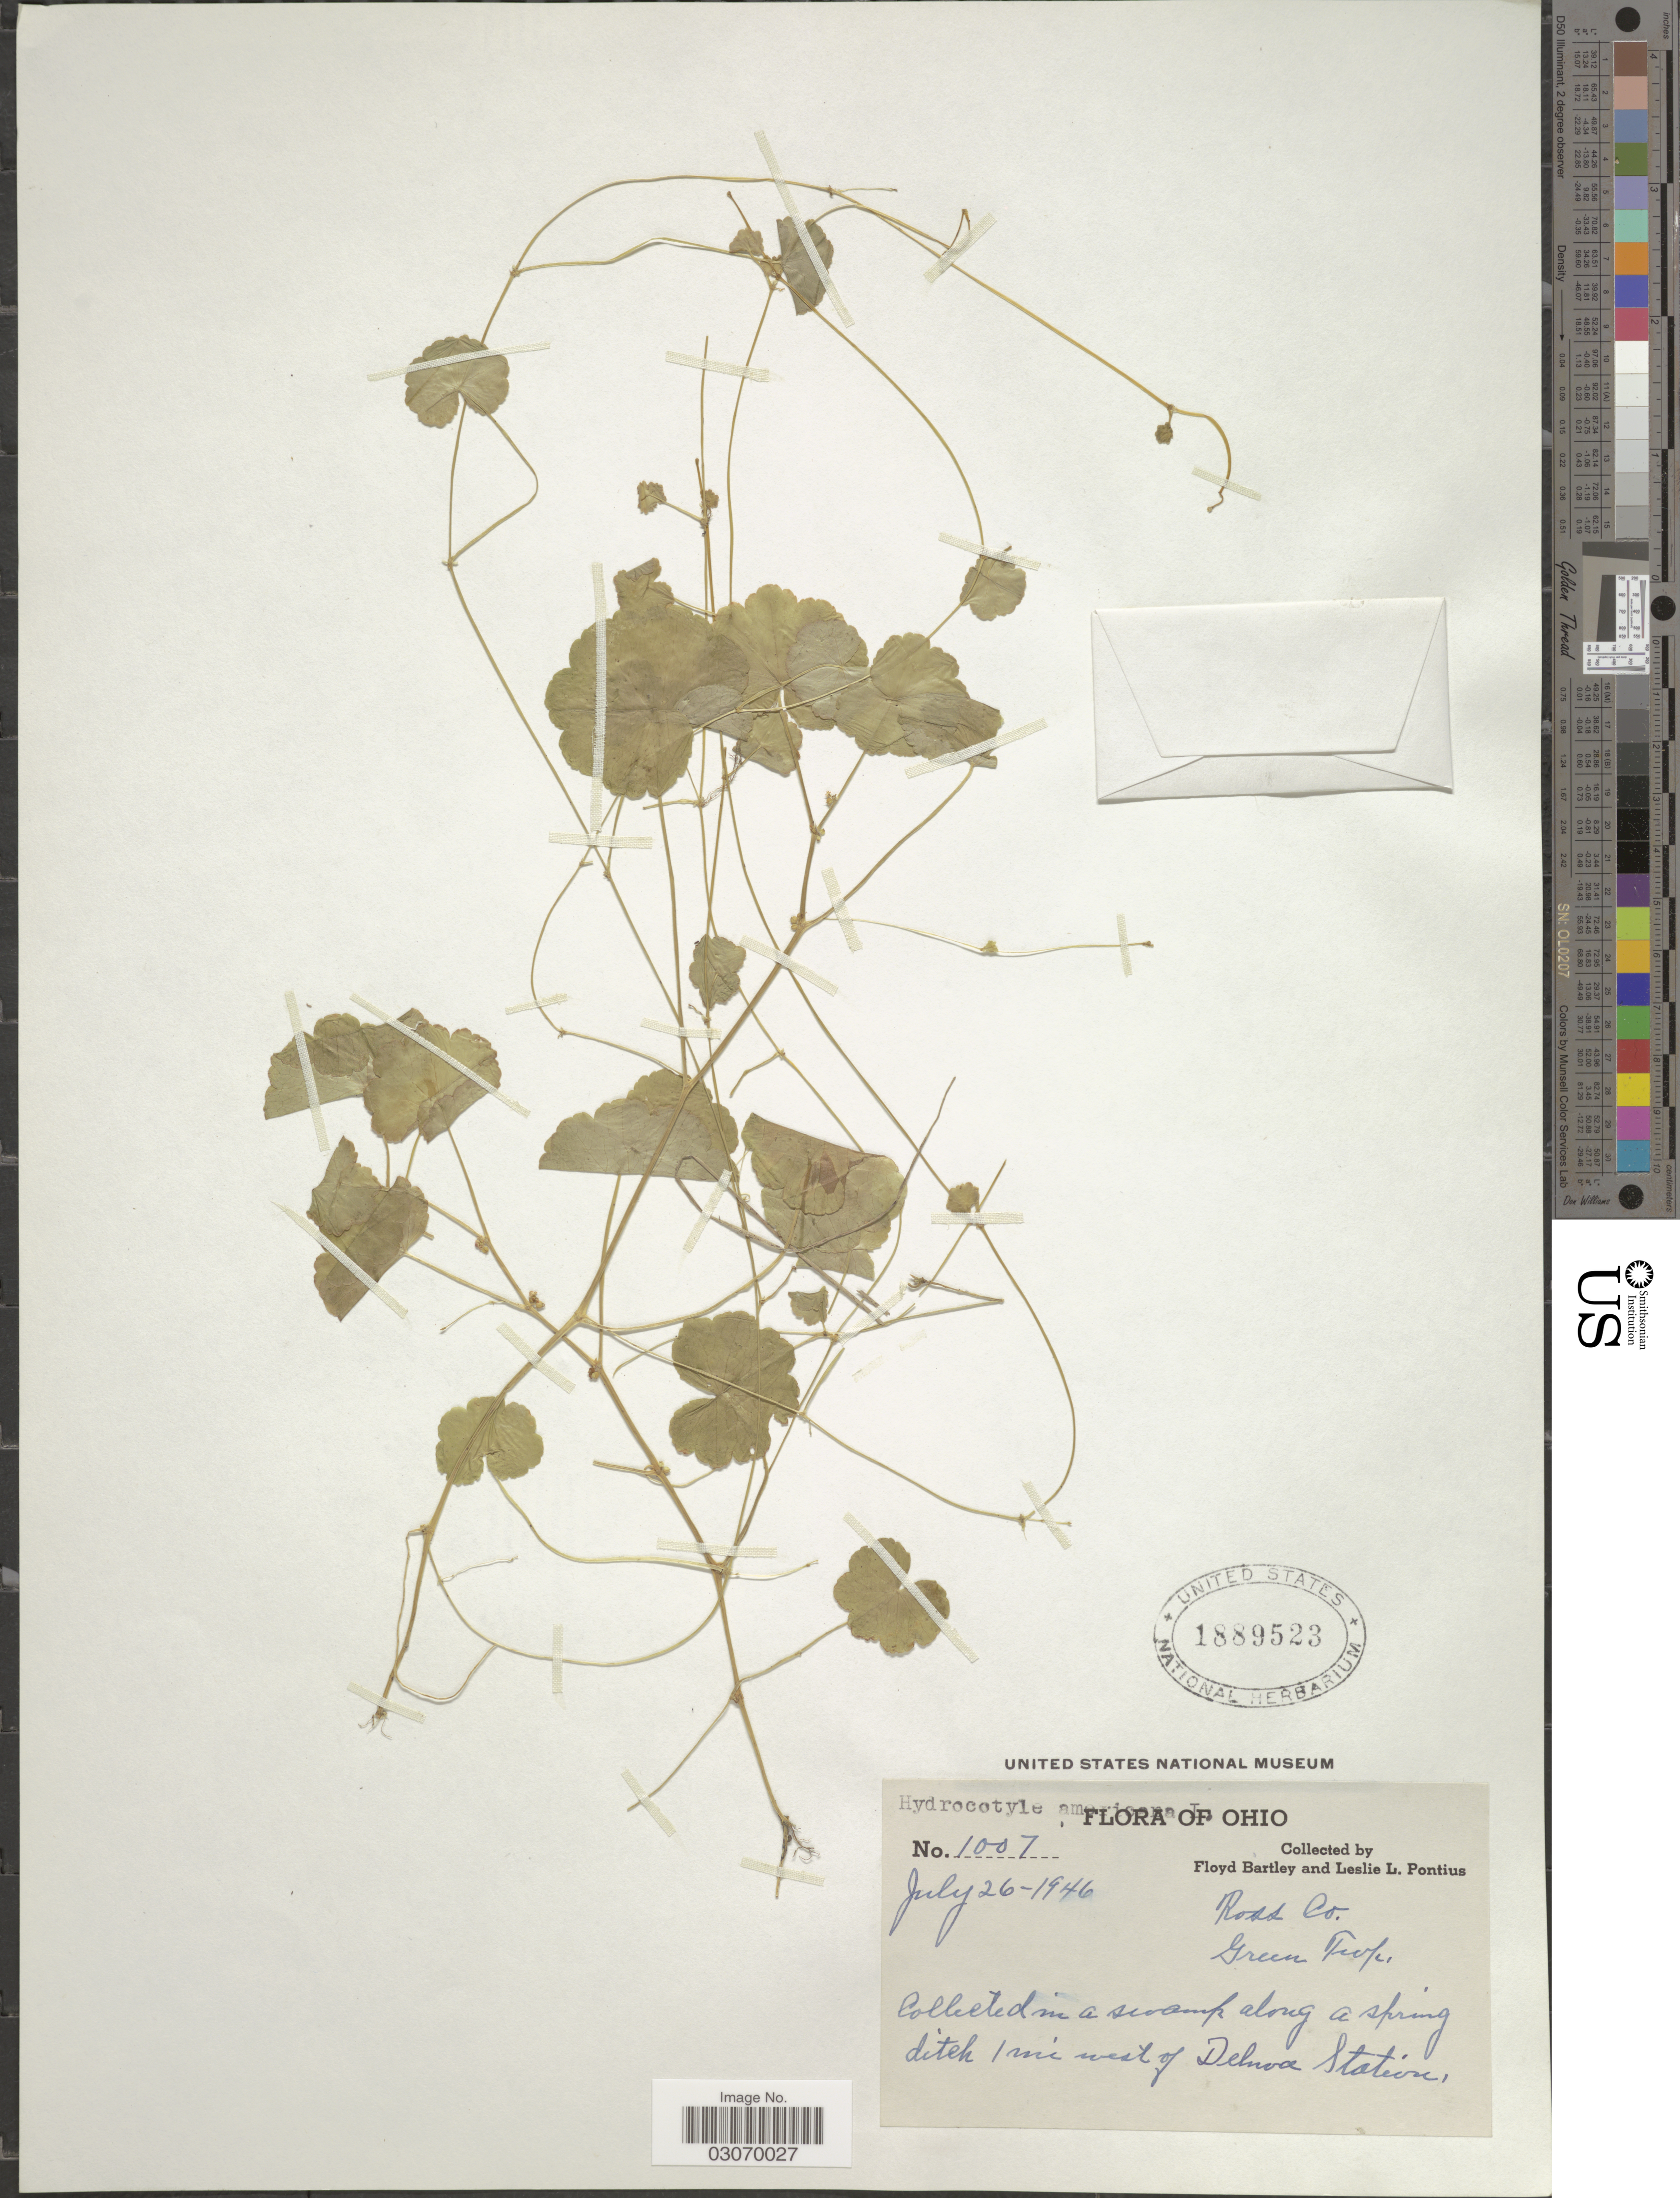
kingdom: Plantae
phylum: Tracheophyta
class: Magnoliopsida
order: Apiales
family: Araliaceae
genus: Hydrocotyle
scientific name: Hydrocotyle americana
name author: L.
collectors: F. Bartley & L. Pontius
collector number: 1007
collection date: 1946-07-26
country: United States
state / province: Ohio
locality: Ross Co. Green Twp. In a swamp along a spring ditch 1 mi west of Delano Station.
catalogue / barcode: US 1889523